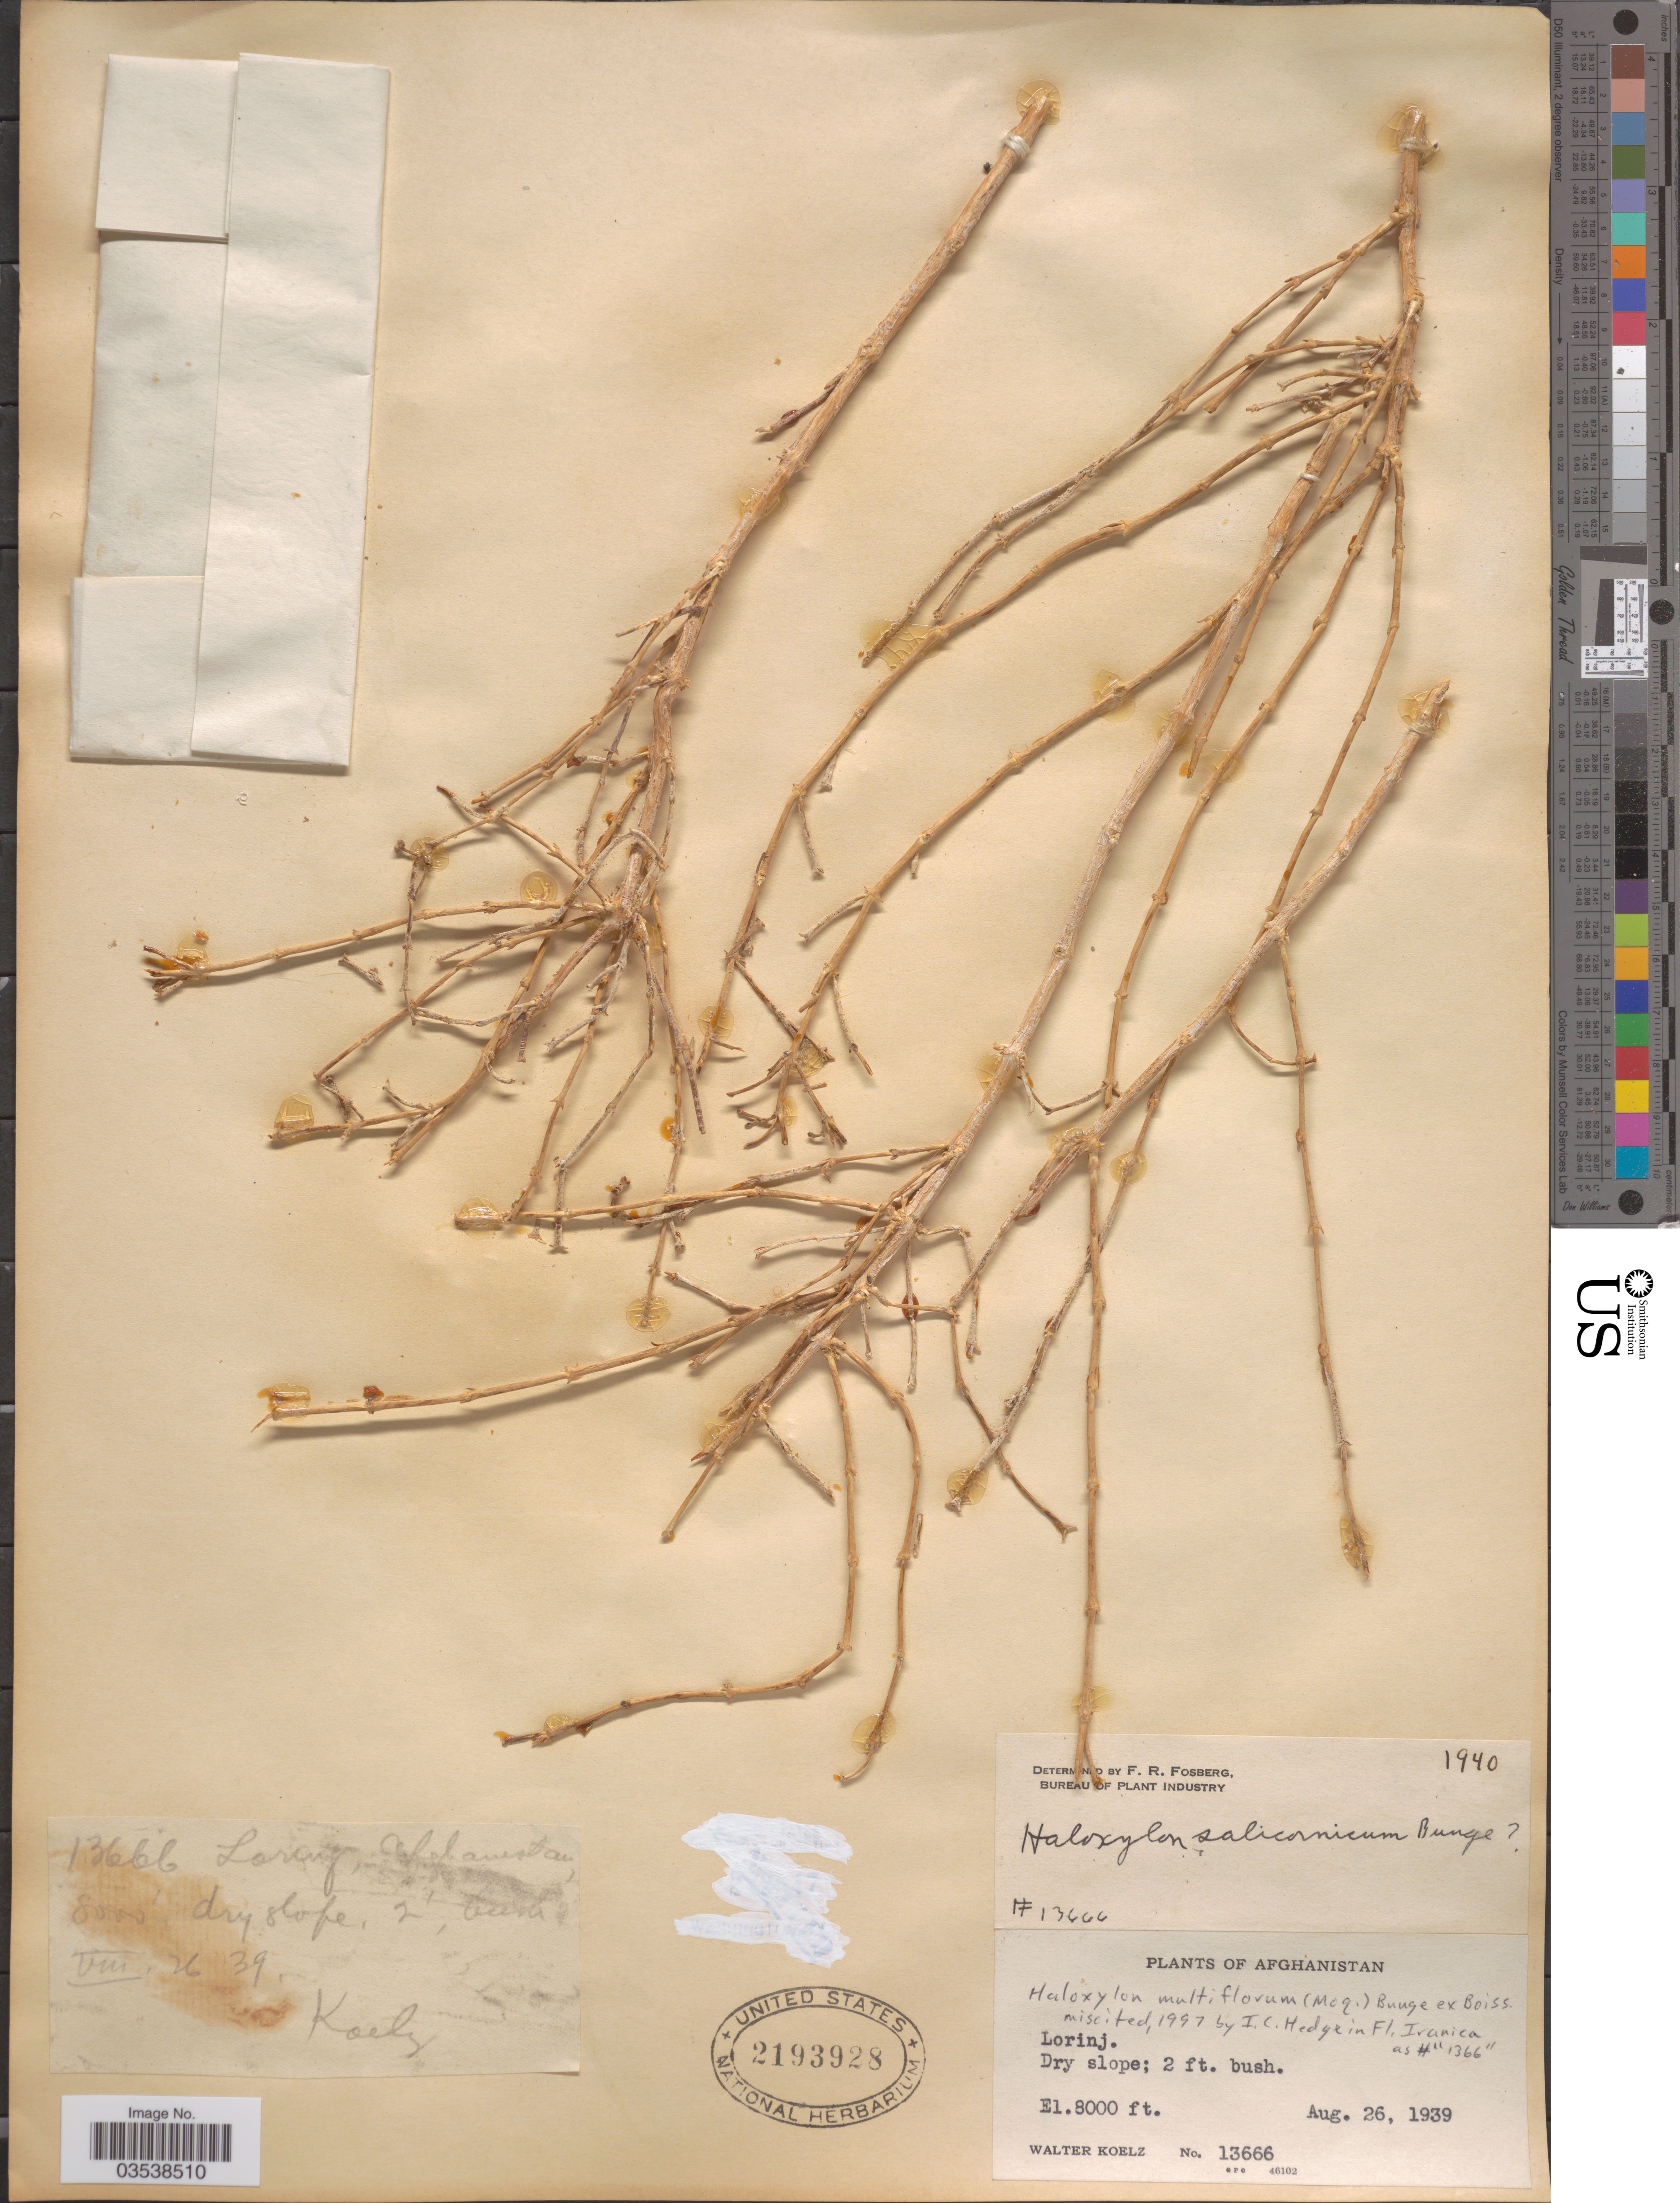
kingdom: Plantae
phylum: Tracheophyta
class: Magnoliopsida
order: Caryophyllales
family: Amaranthaceae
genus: Haloxylon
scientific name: Haloxylon multiflorum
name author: Bunge ex Boiss.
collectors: W. N. Koelz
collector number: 13666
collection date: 1939-08-26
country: Afghanistan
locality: Lorinj.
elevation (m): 2438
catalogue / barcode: US 2193928